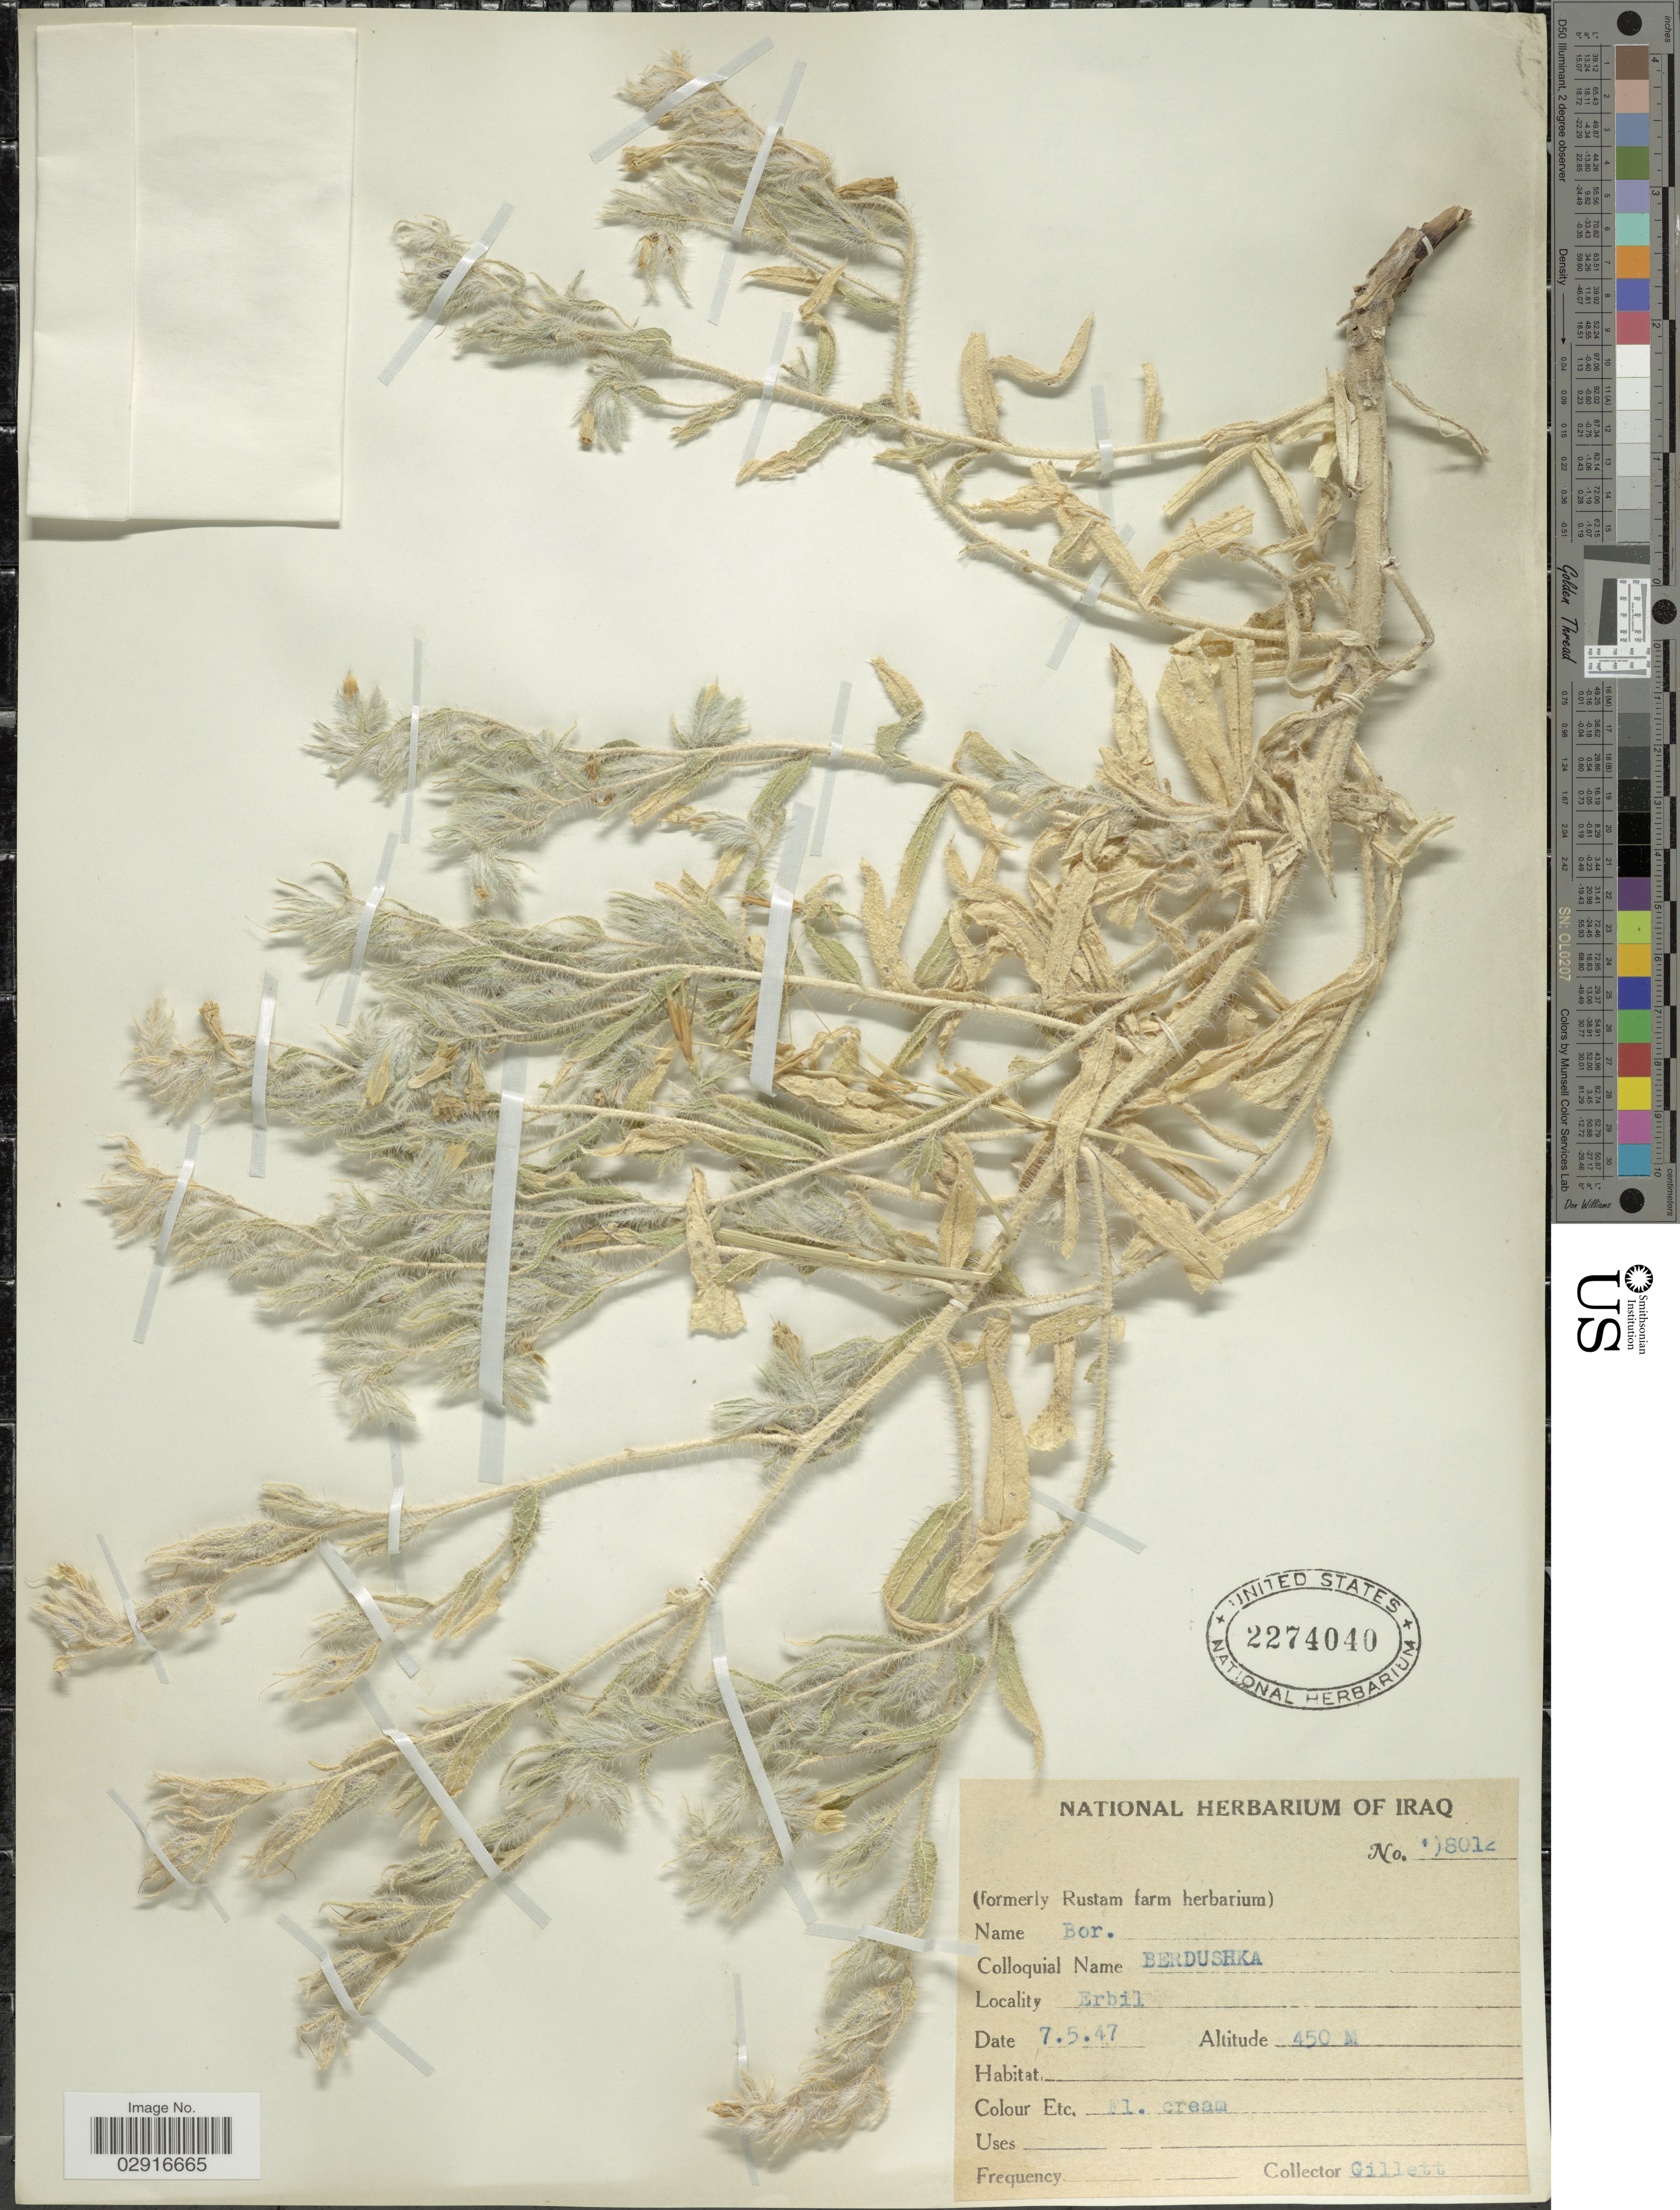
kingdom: Plantae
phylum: Tracheophyta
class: Magnoliopsida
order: Boraginales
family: Boraginaceae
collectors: Gillett, --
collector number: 8012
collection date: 1947-05-07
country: Iraq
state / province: Arbīl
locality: Erbil.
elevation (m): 450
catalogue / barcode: US 2274040